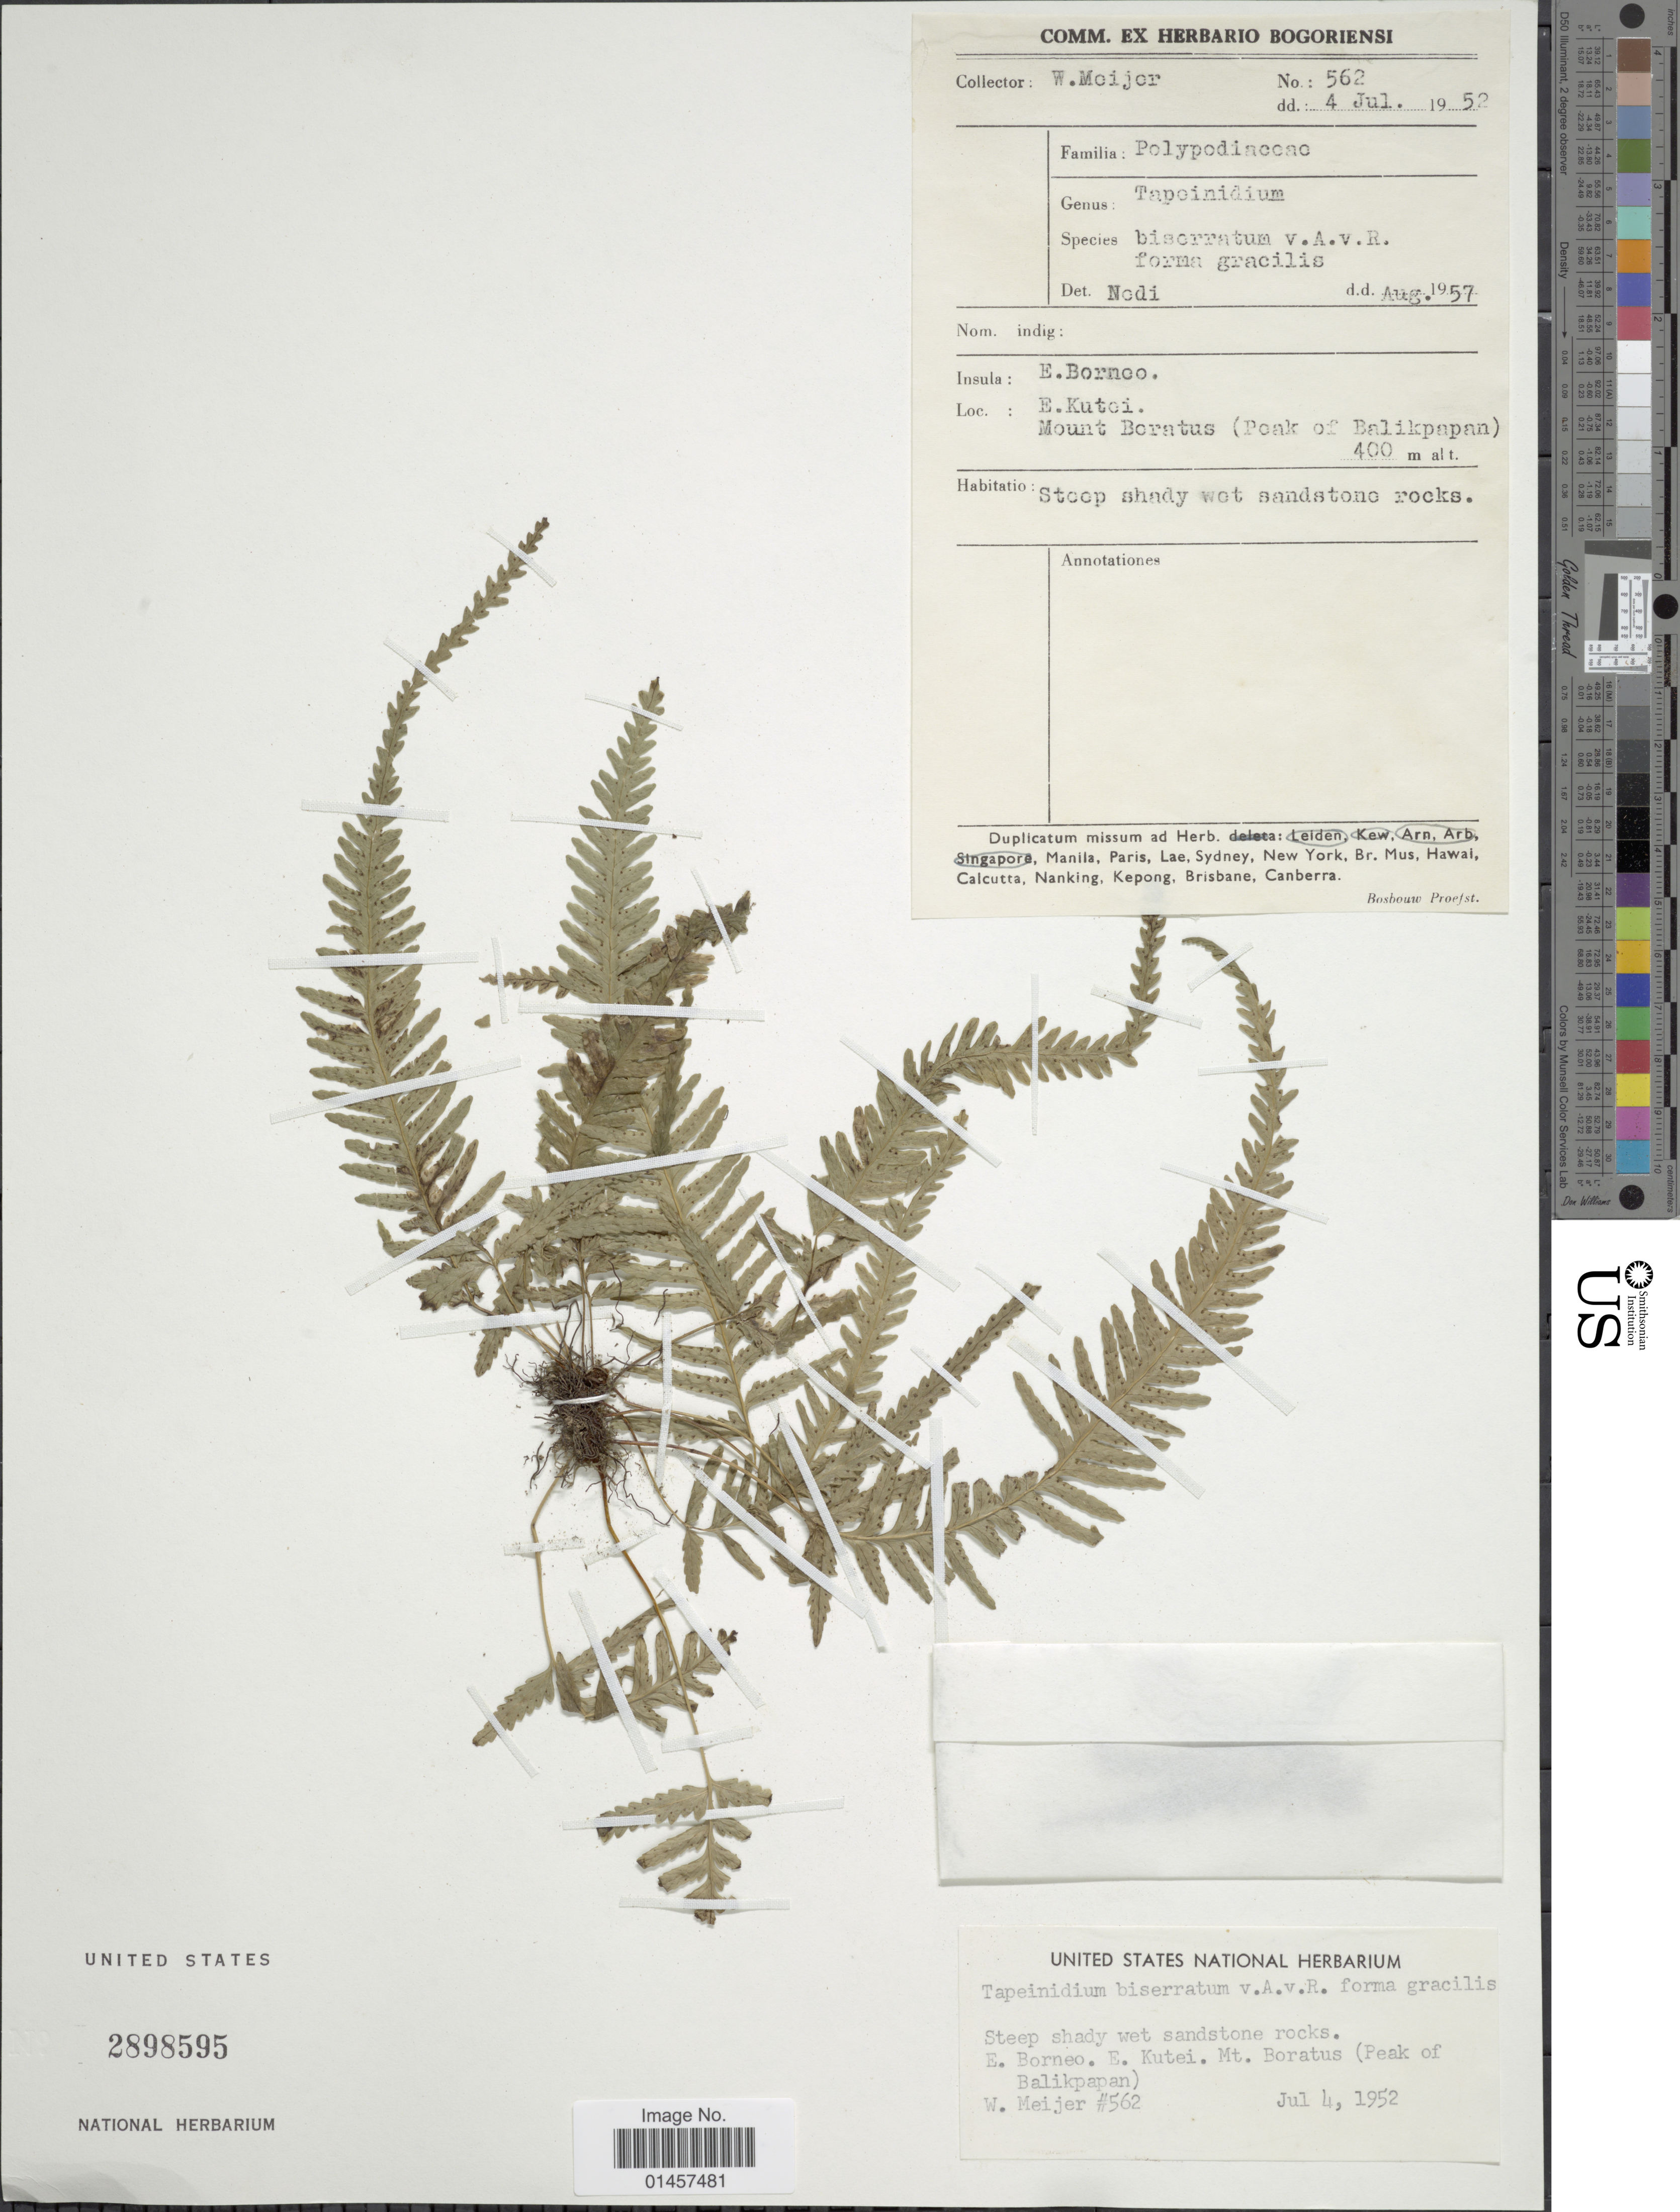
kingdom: Plantae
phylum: Tracheophyta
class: Polypodiopsida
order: Polypodiales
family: Lindsaeaceae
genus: Tapeinidium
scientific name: Tapeinidium biserratum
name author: (Blume) Alderw.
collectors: W. Meijer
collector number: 562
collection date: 1952-07-04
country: Indonesia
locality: E. Borneo, E. Kutei, Mount Boratus(poak of Balikpapan)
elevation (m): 400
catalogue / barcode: US 2898595